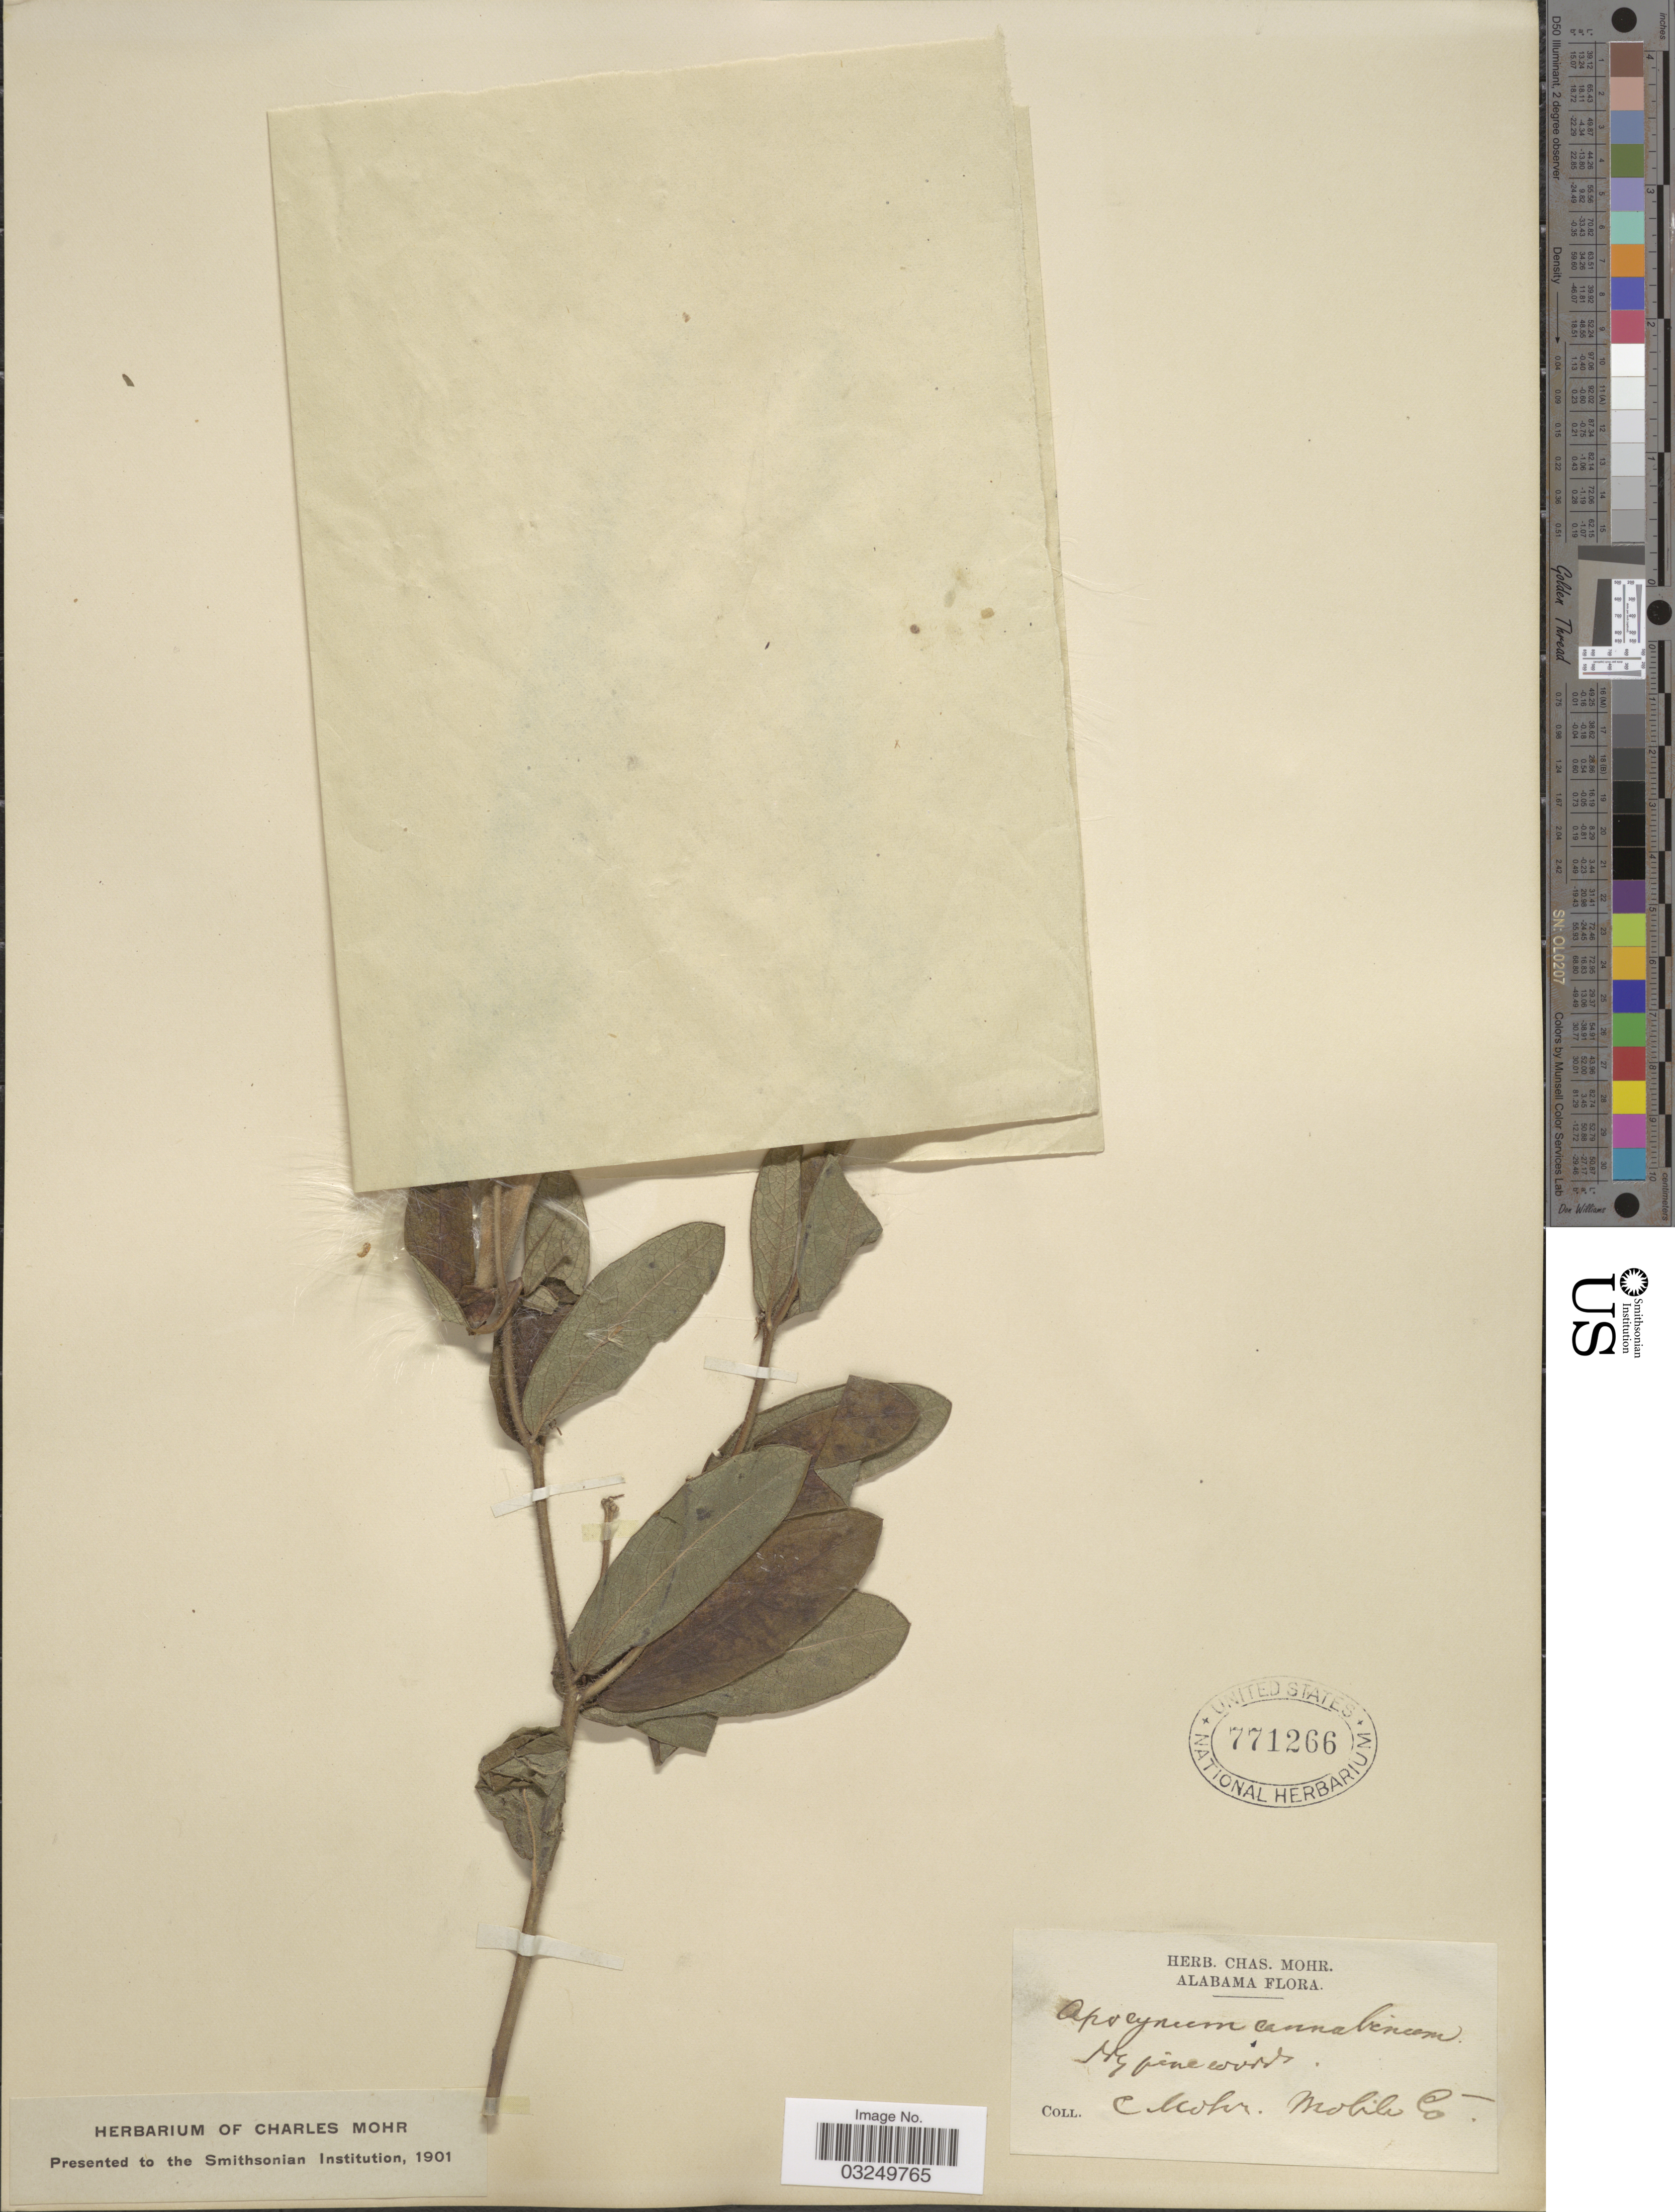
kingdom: Plantae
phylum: Tracheophyta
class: Magnoliopsida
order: Gentianales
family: Apocynaceae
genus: Apocynum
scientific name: Apocynum cannabinum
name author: L.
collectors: Mohr, C. T. (herbarium)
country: United States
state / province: Alabama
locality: Mobile Co.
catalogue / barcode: US 771266